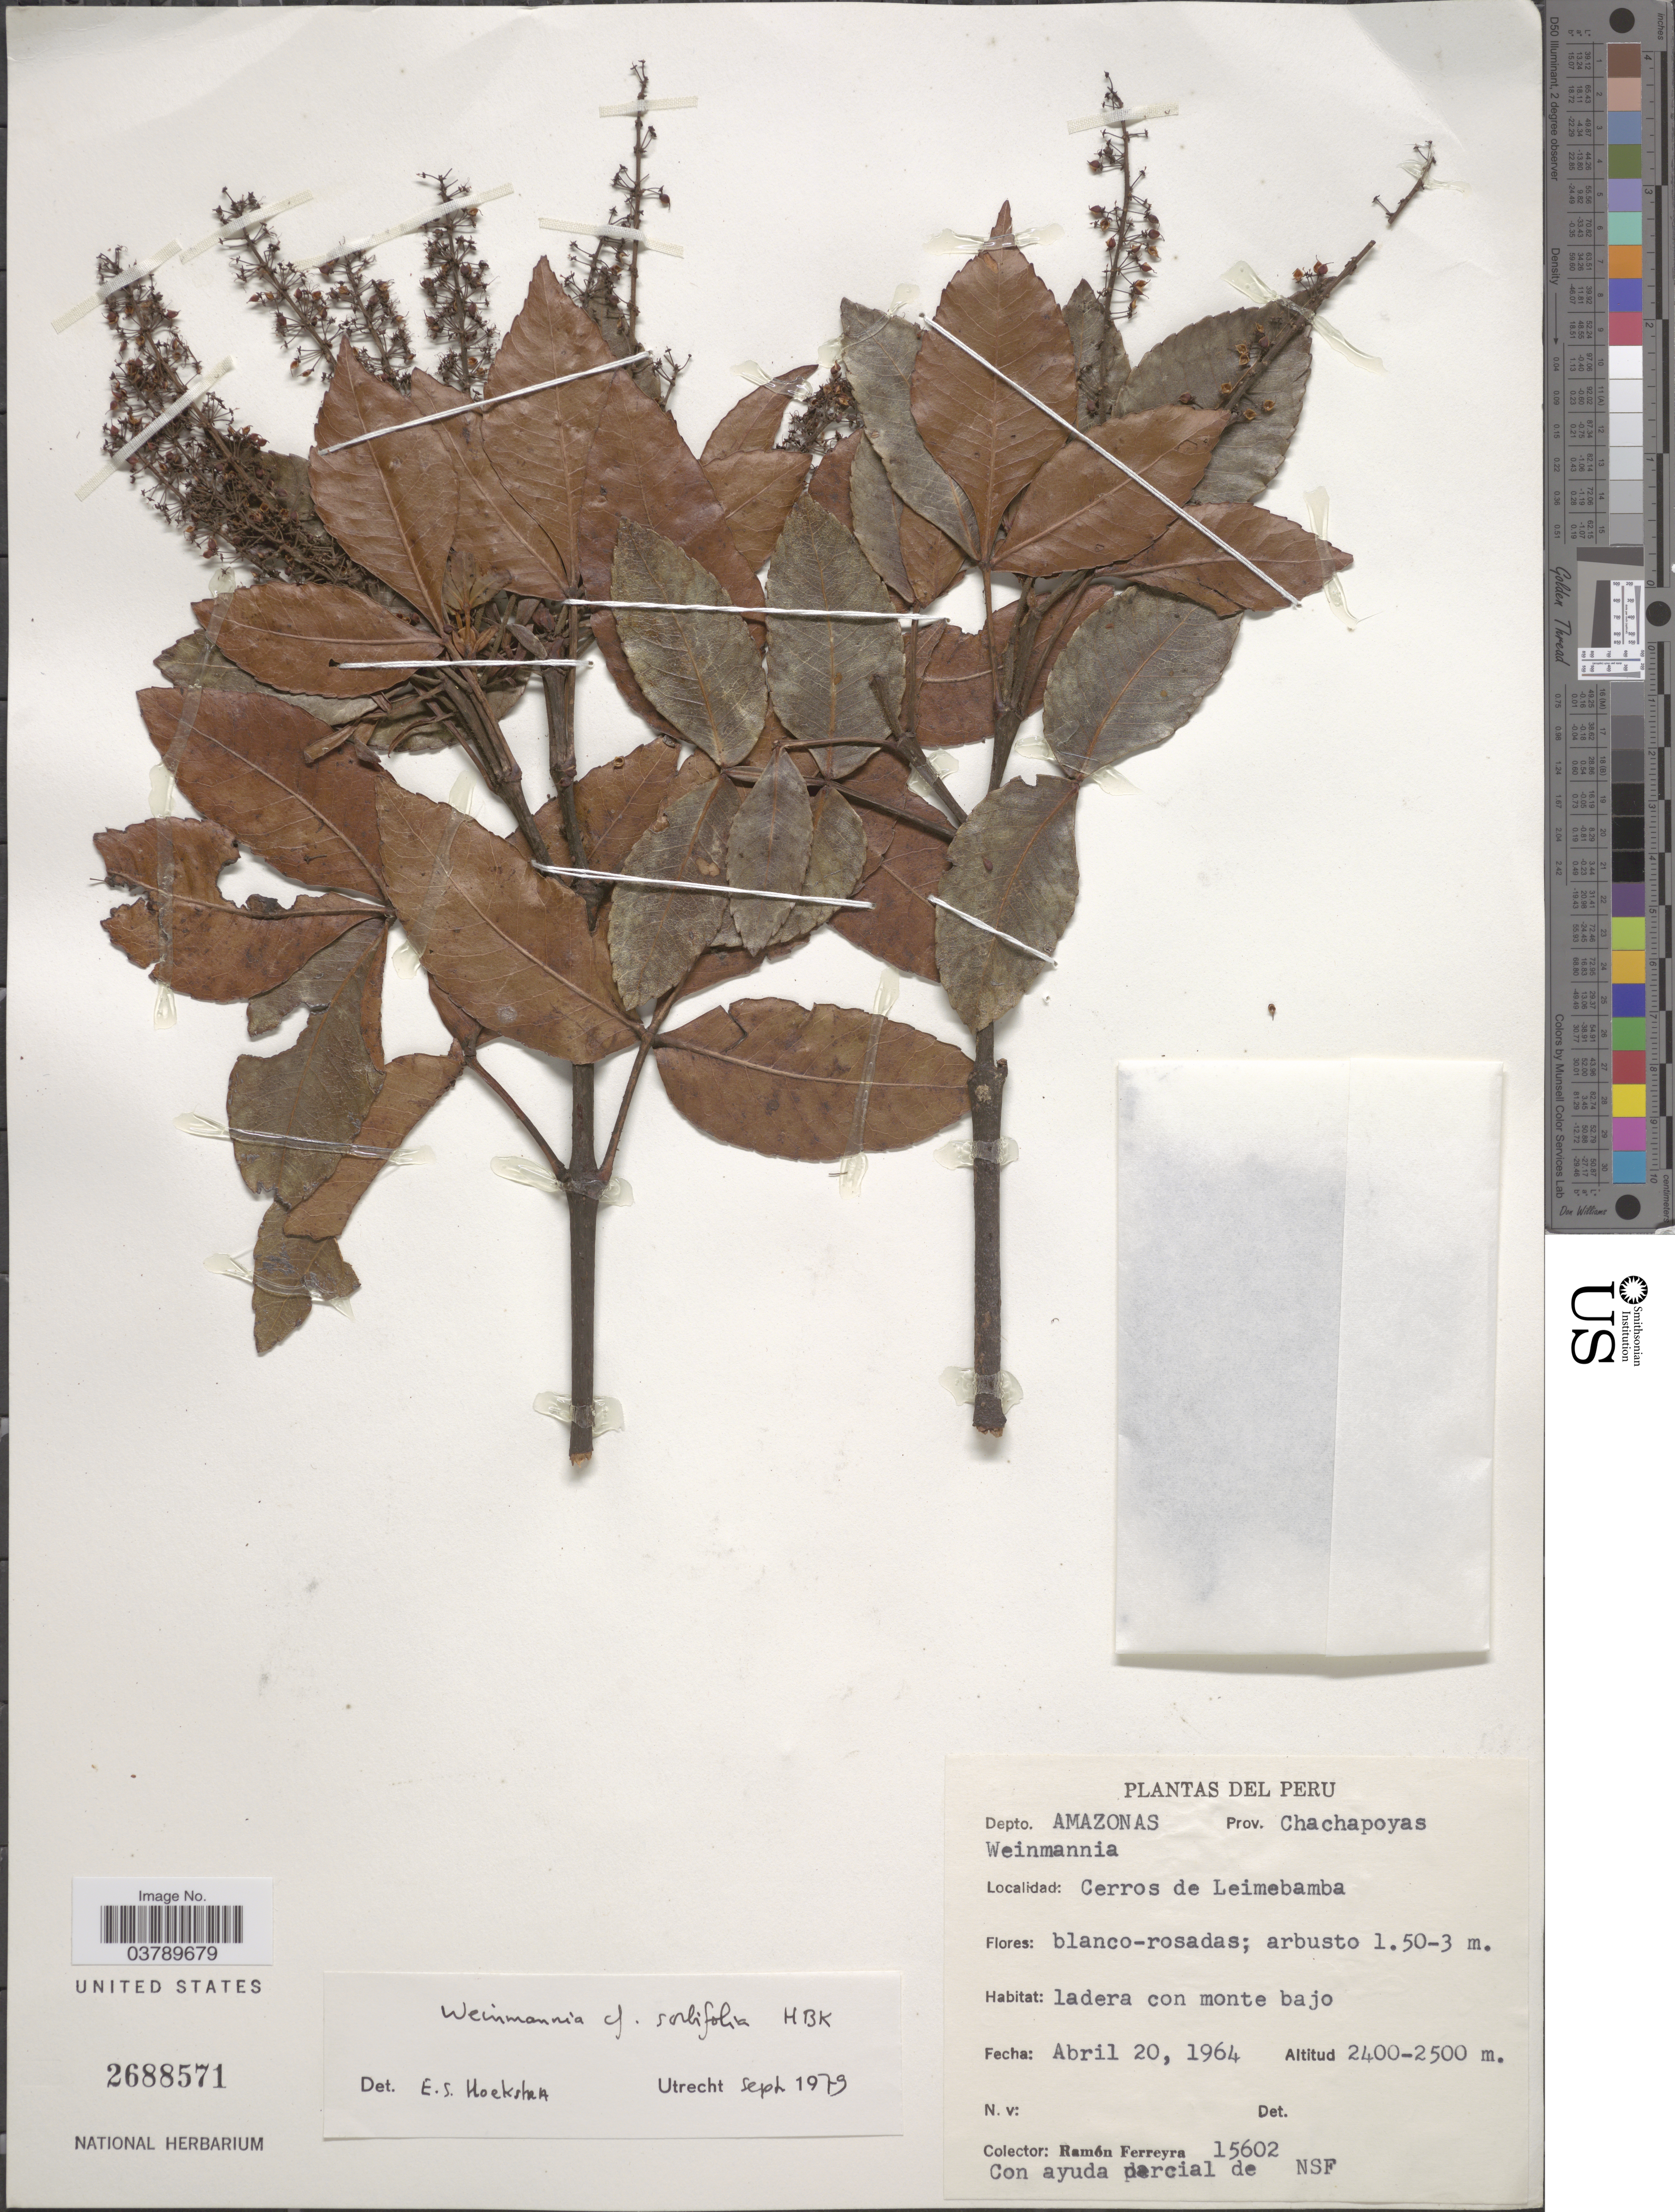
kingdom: Plantae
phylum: Tracheophyta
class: Magnoliopsida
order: Oxalidales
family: Cunoniaceae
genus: Weinmannia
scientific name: Weinmannia sorbifolia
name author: Kunth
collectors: R. A. Ferreyra & NSF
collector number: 15602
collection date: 1964-04-20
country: Peru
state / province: Amazonas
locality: Depto. Amazonas. Prov. Chachapoyas. Cerros de Leimebamba.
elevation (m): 2400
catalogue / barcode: US 2688571